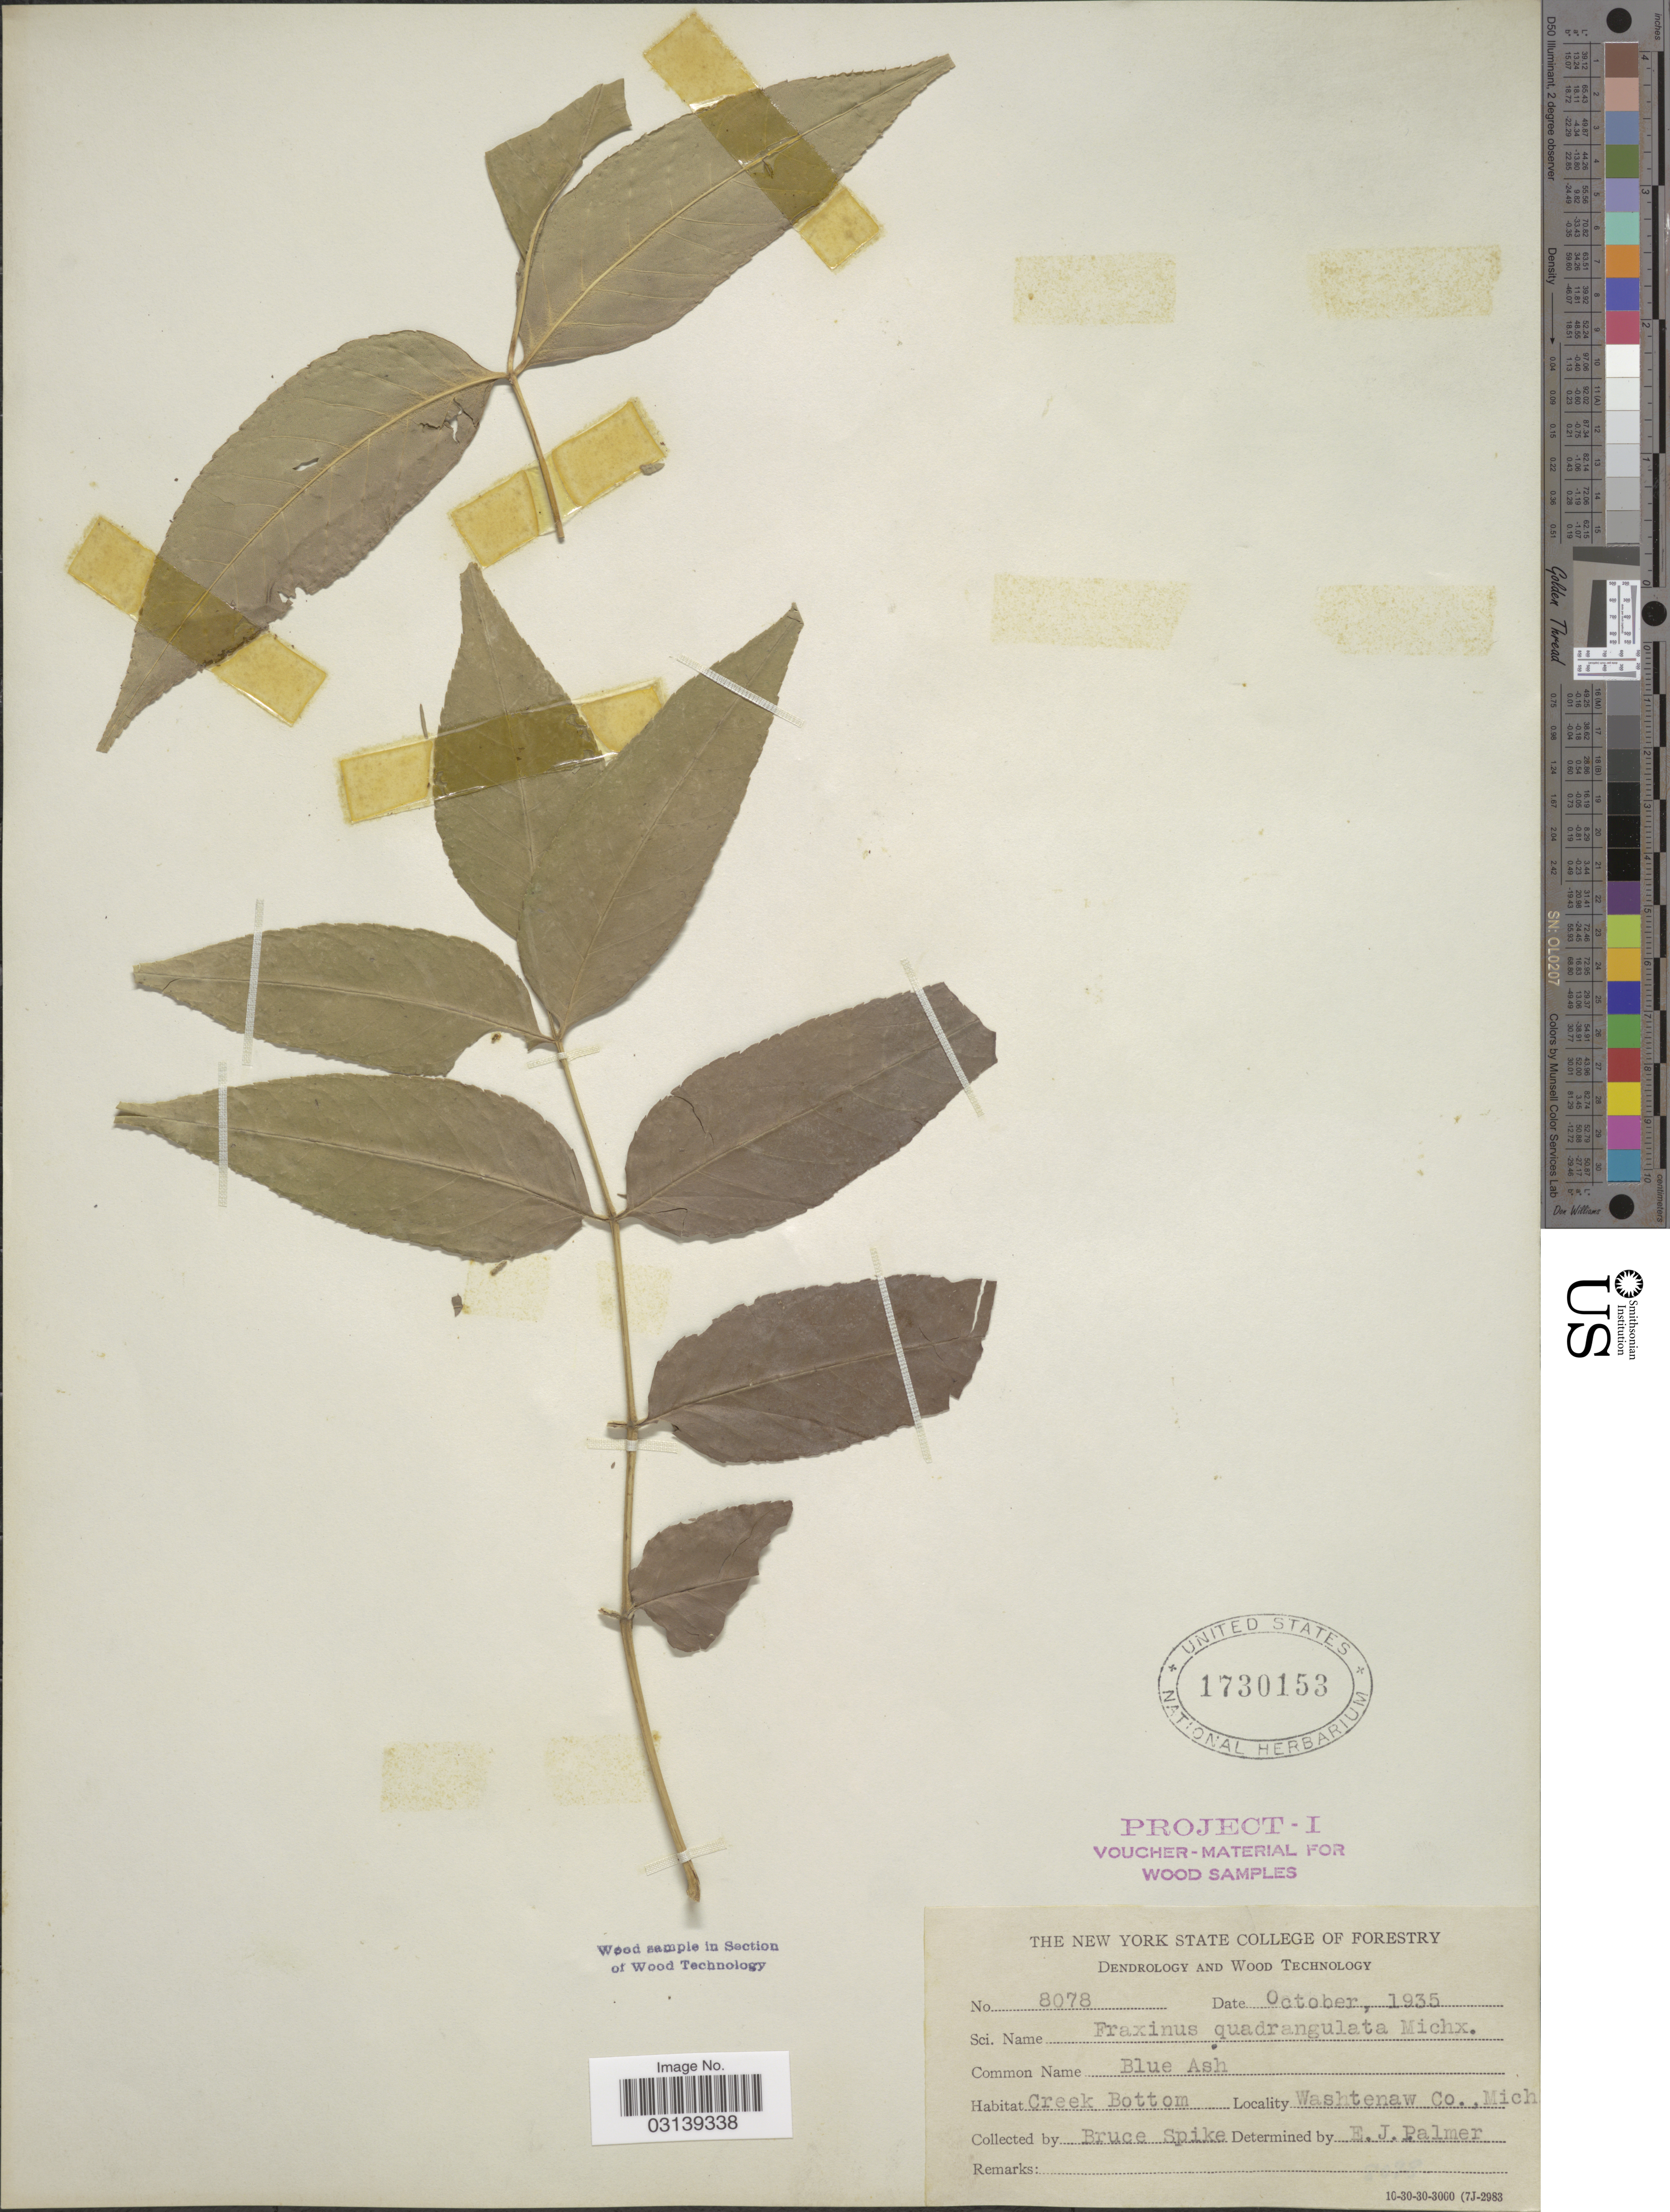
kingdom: Plantae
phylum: Tracheophyta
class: Magnoliopsida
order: Lamiales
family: Oleaceae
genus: Fraxinus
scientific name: Fraxinus quadrangulata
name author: Michx.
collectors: B. Spike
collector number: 8078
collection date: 1935-10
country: United States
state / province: Michigan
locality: Creek Bottom, Washtenaw Co., Mich.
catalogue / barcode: US 1730153